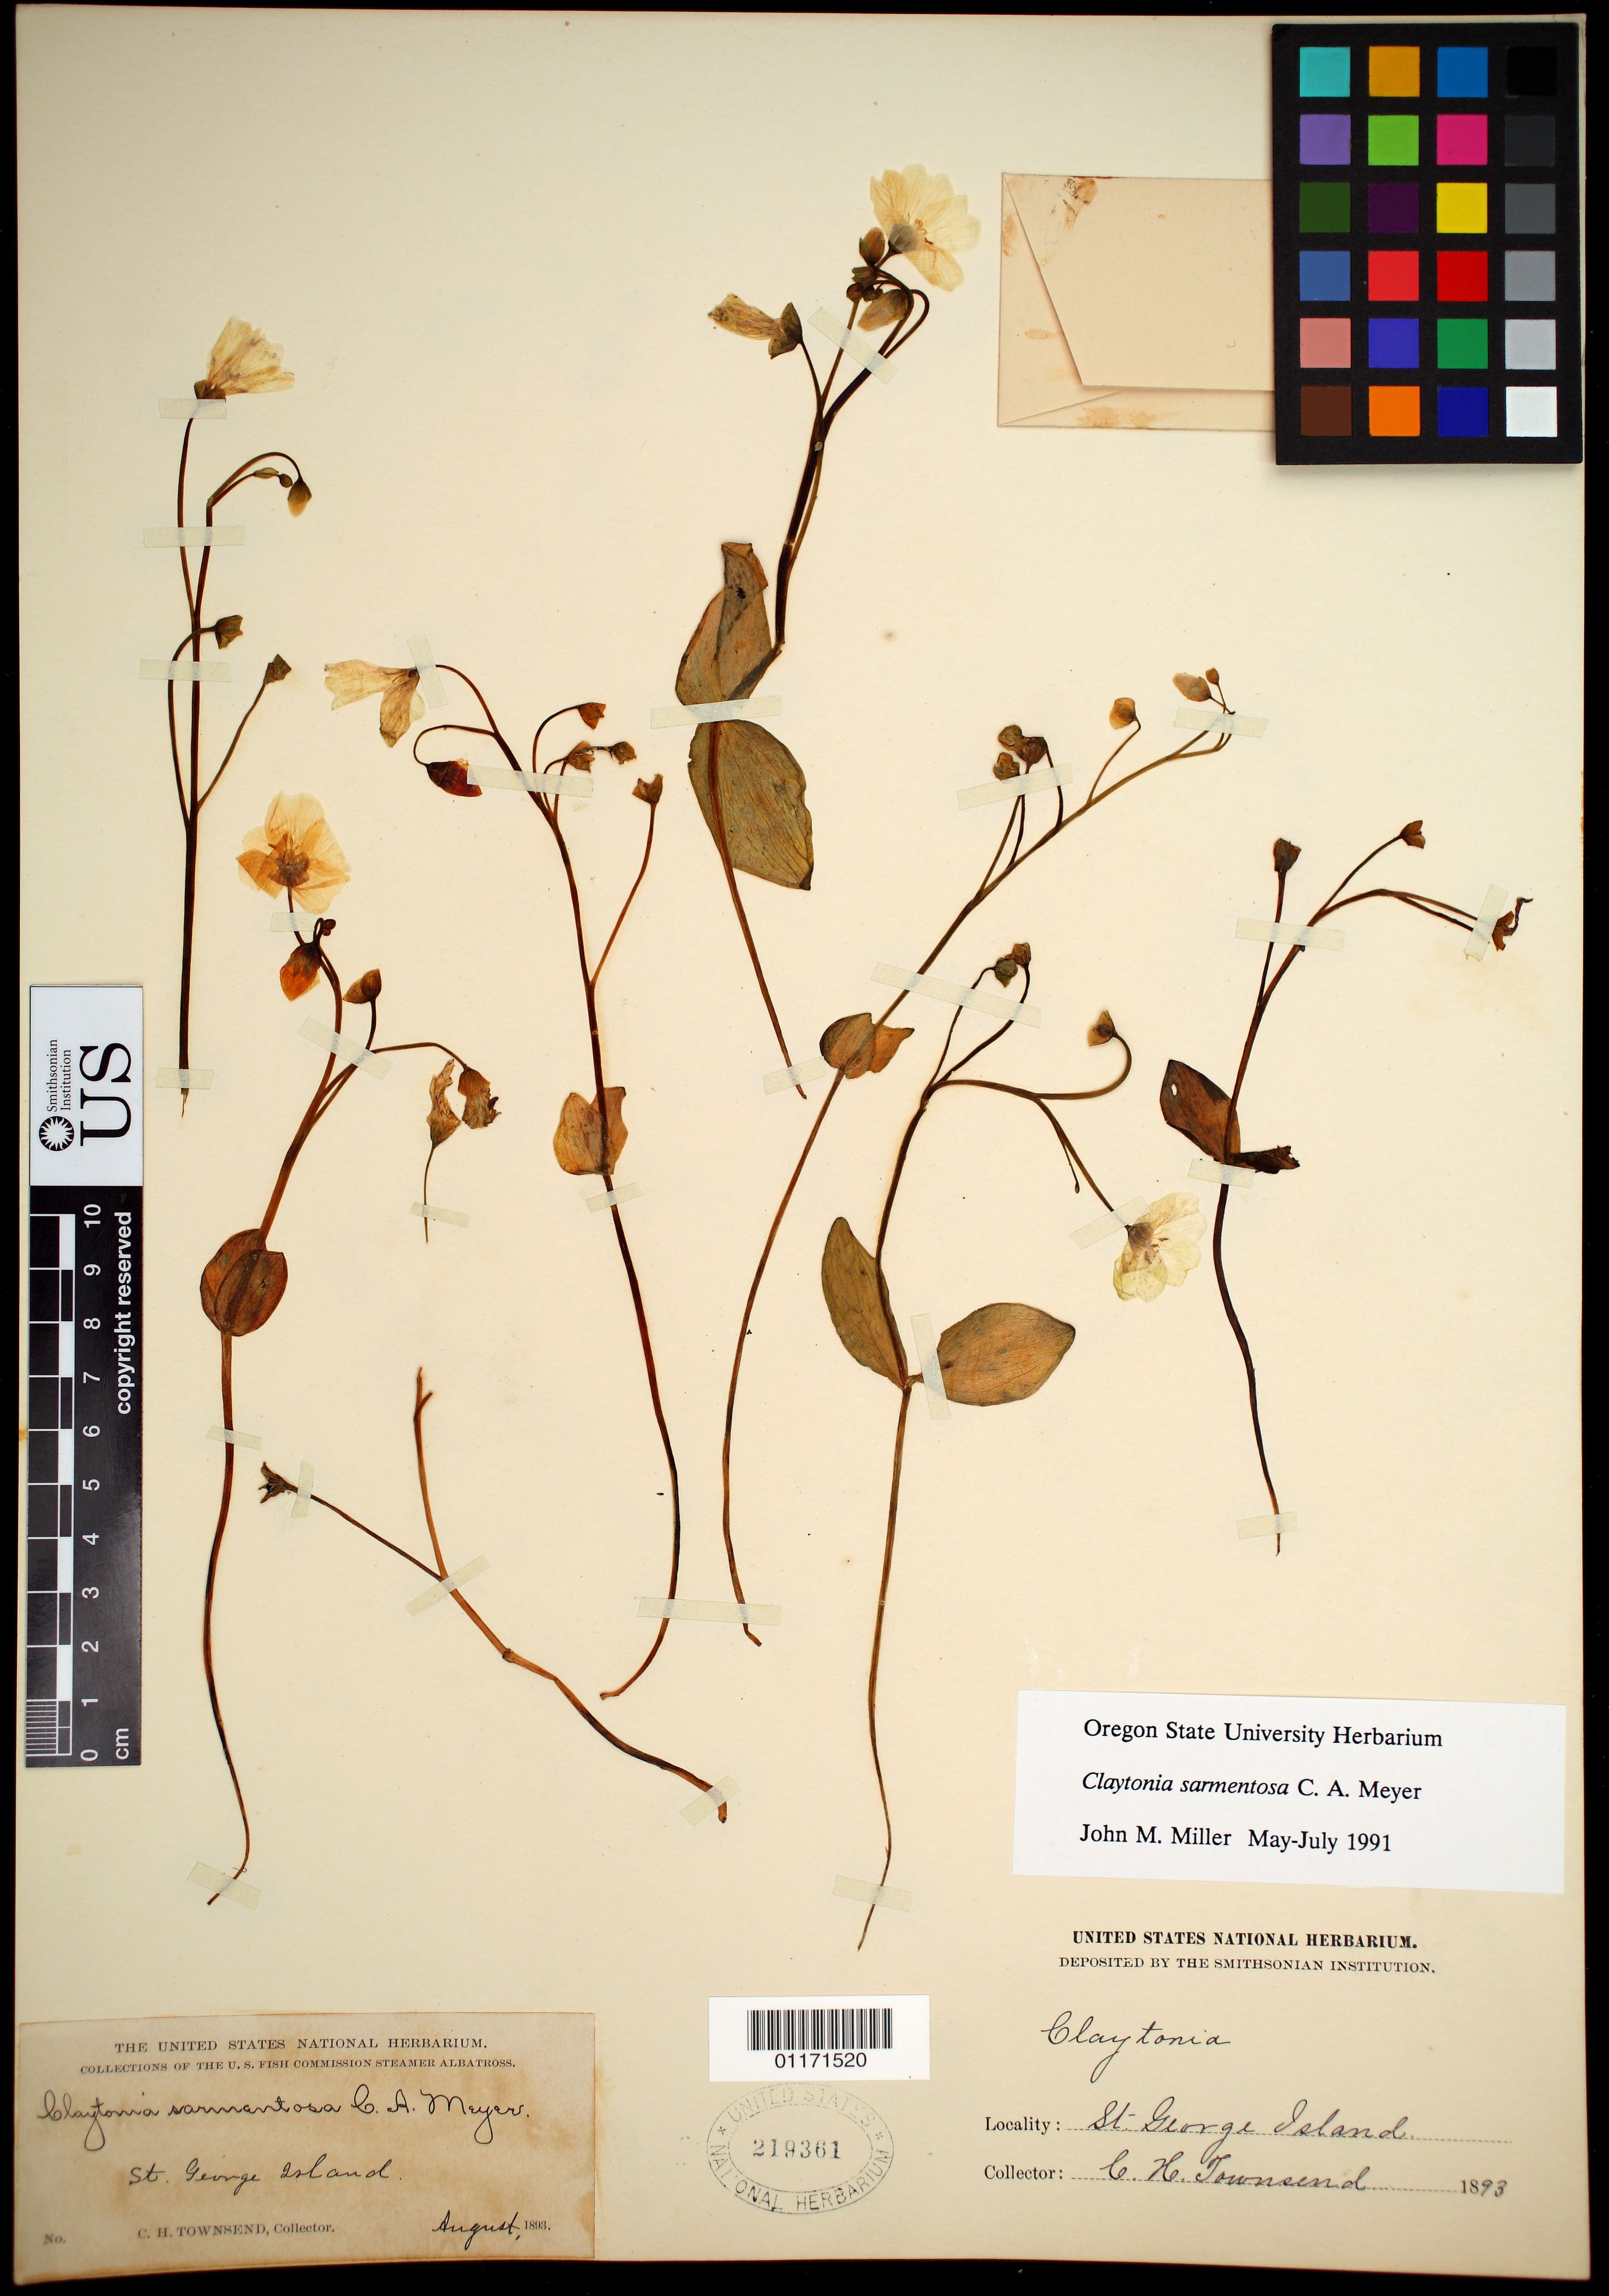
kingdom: Plantae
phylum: Tracheophyta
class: Magnoliopsida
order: Caryophyllales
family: Montiaceae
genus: Claytonia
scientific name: Claytonia sarmentosa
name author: C.A. Mey.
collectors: C. H. Townsend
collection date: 1893-08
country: United States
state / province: Alaska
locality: St George Isl.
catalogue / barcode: US 219361